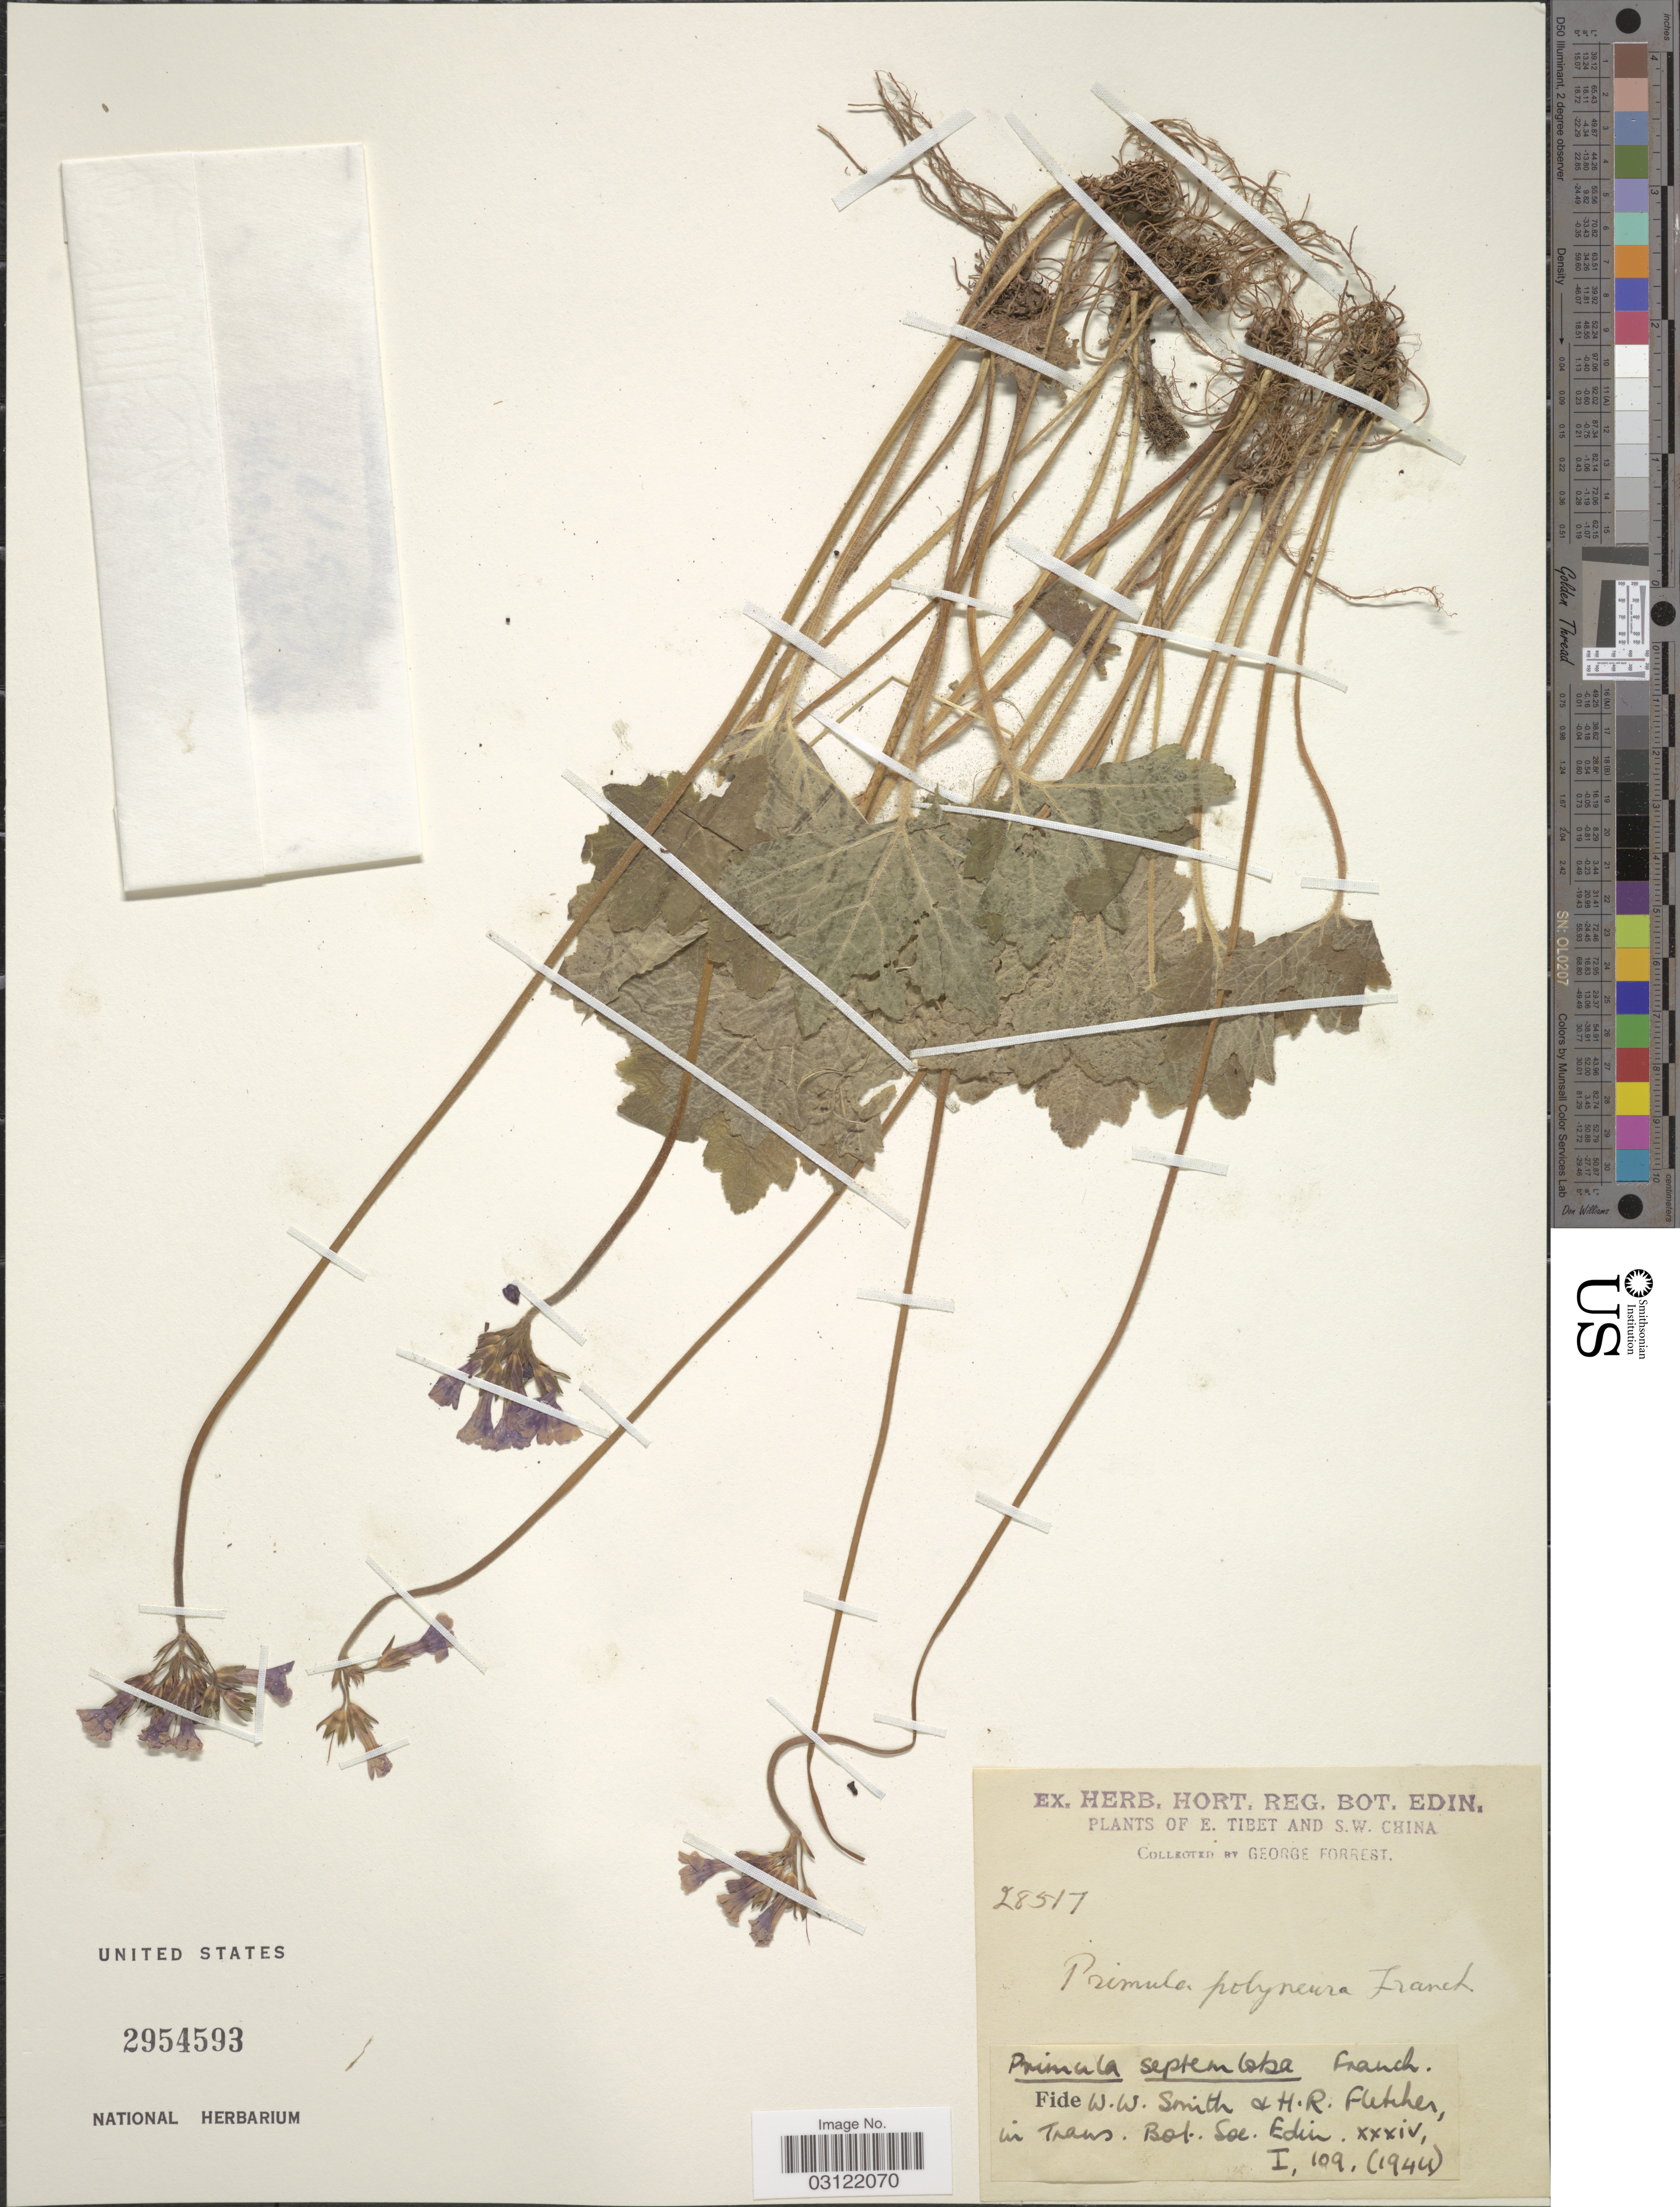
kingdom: Plantae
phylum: Tracheophyta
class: Magnoliopsida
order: Ericales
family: Primulaceae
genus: Primula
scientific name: Primula septemloba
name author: Franch.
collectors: G. Forrest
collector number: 28517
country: China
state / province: Xizang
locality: E. Tibet and S.W. China.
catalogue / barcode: US 2954593